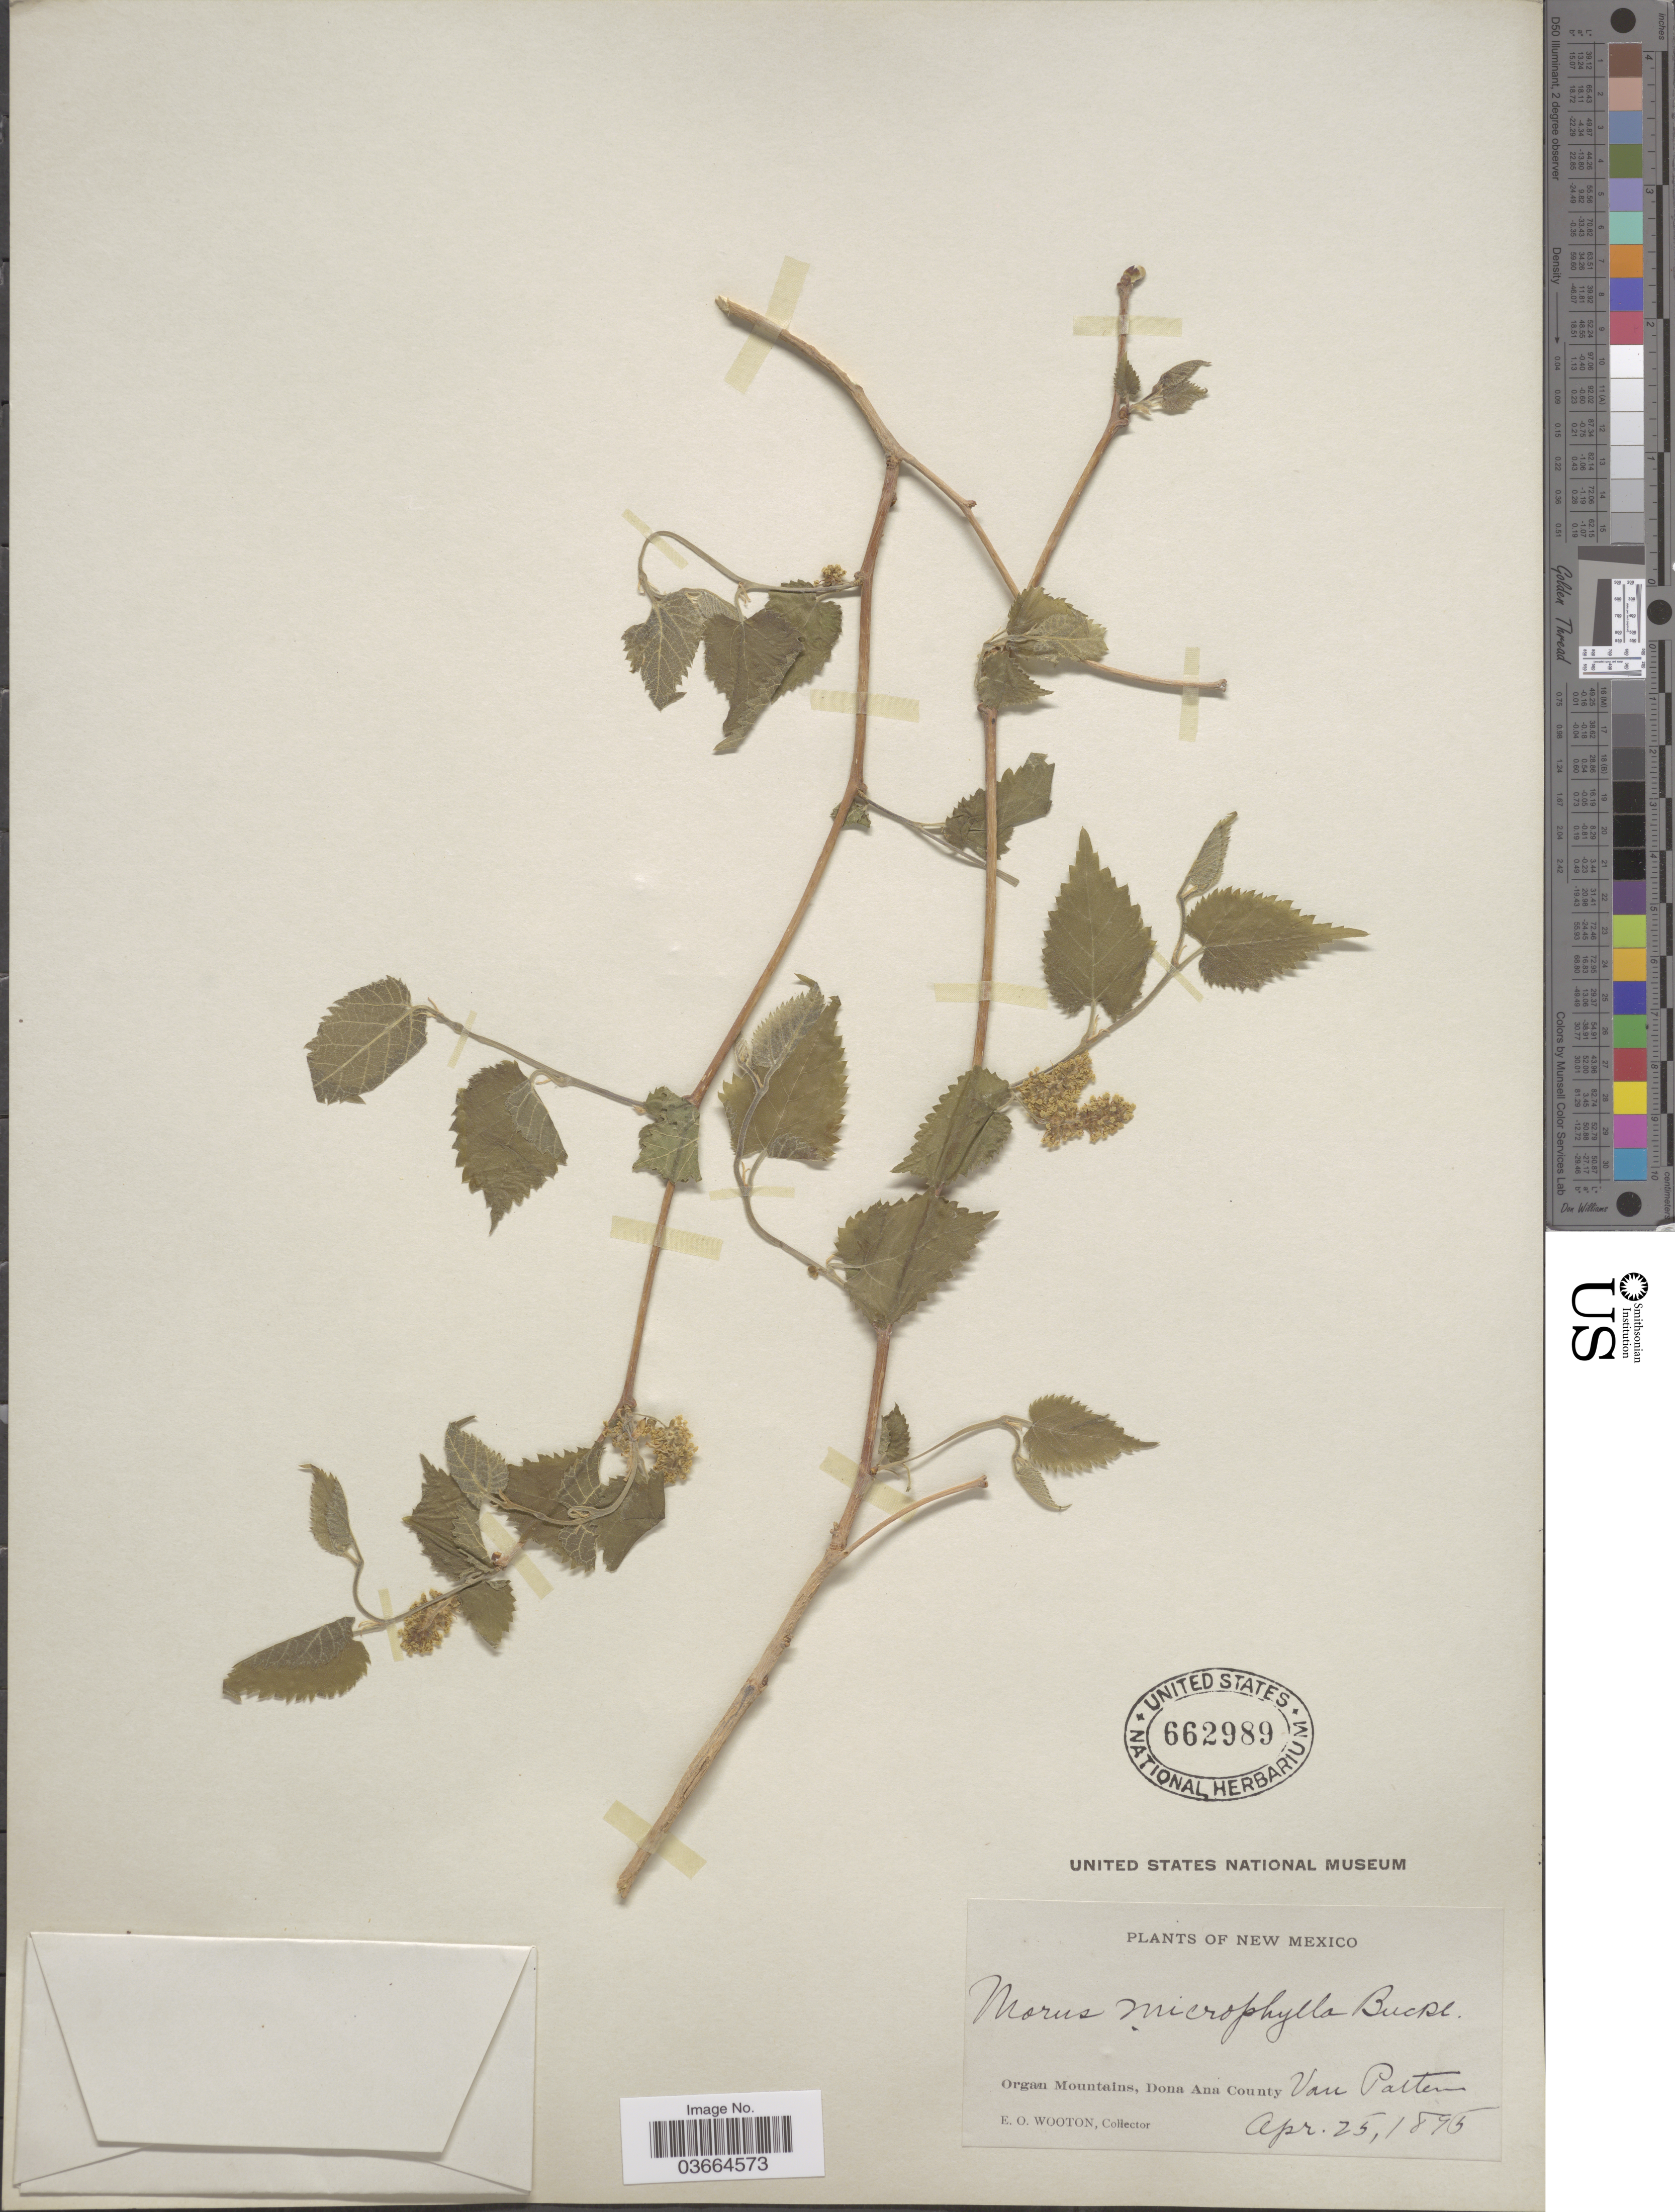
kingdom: Plantae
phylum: Tracheophyta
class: Magnoliopsida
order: Rosales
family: Moraceae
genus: Morus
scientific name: Morus microphylla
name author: Buckley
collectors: E. O. Wooton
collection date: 1895-04-25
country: United States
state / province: New Mexico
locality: Organ Mountains, Dona Ana County, Van Patten.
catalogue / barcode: US 662989